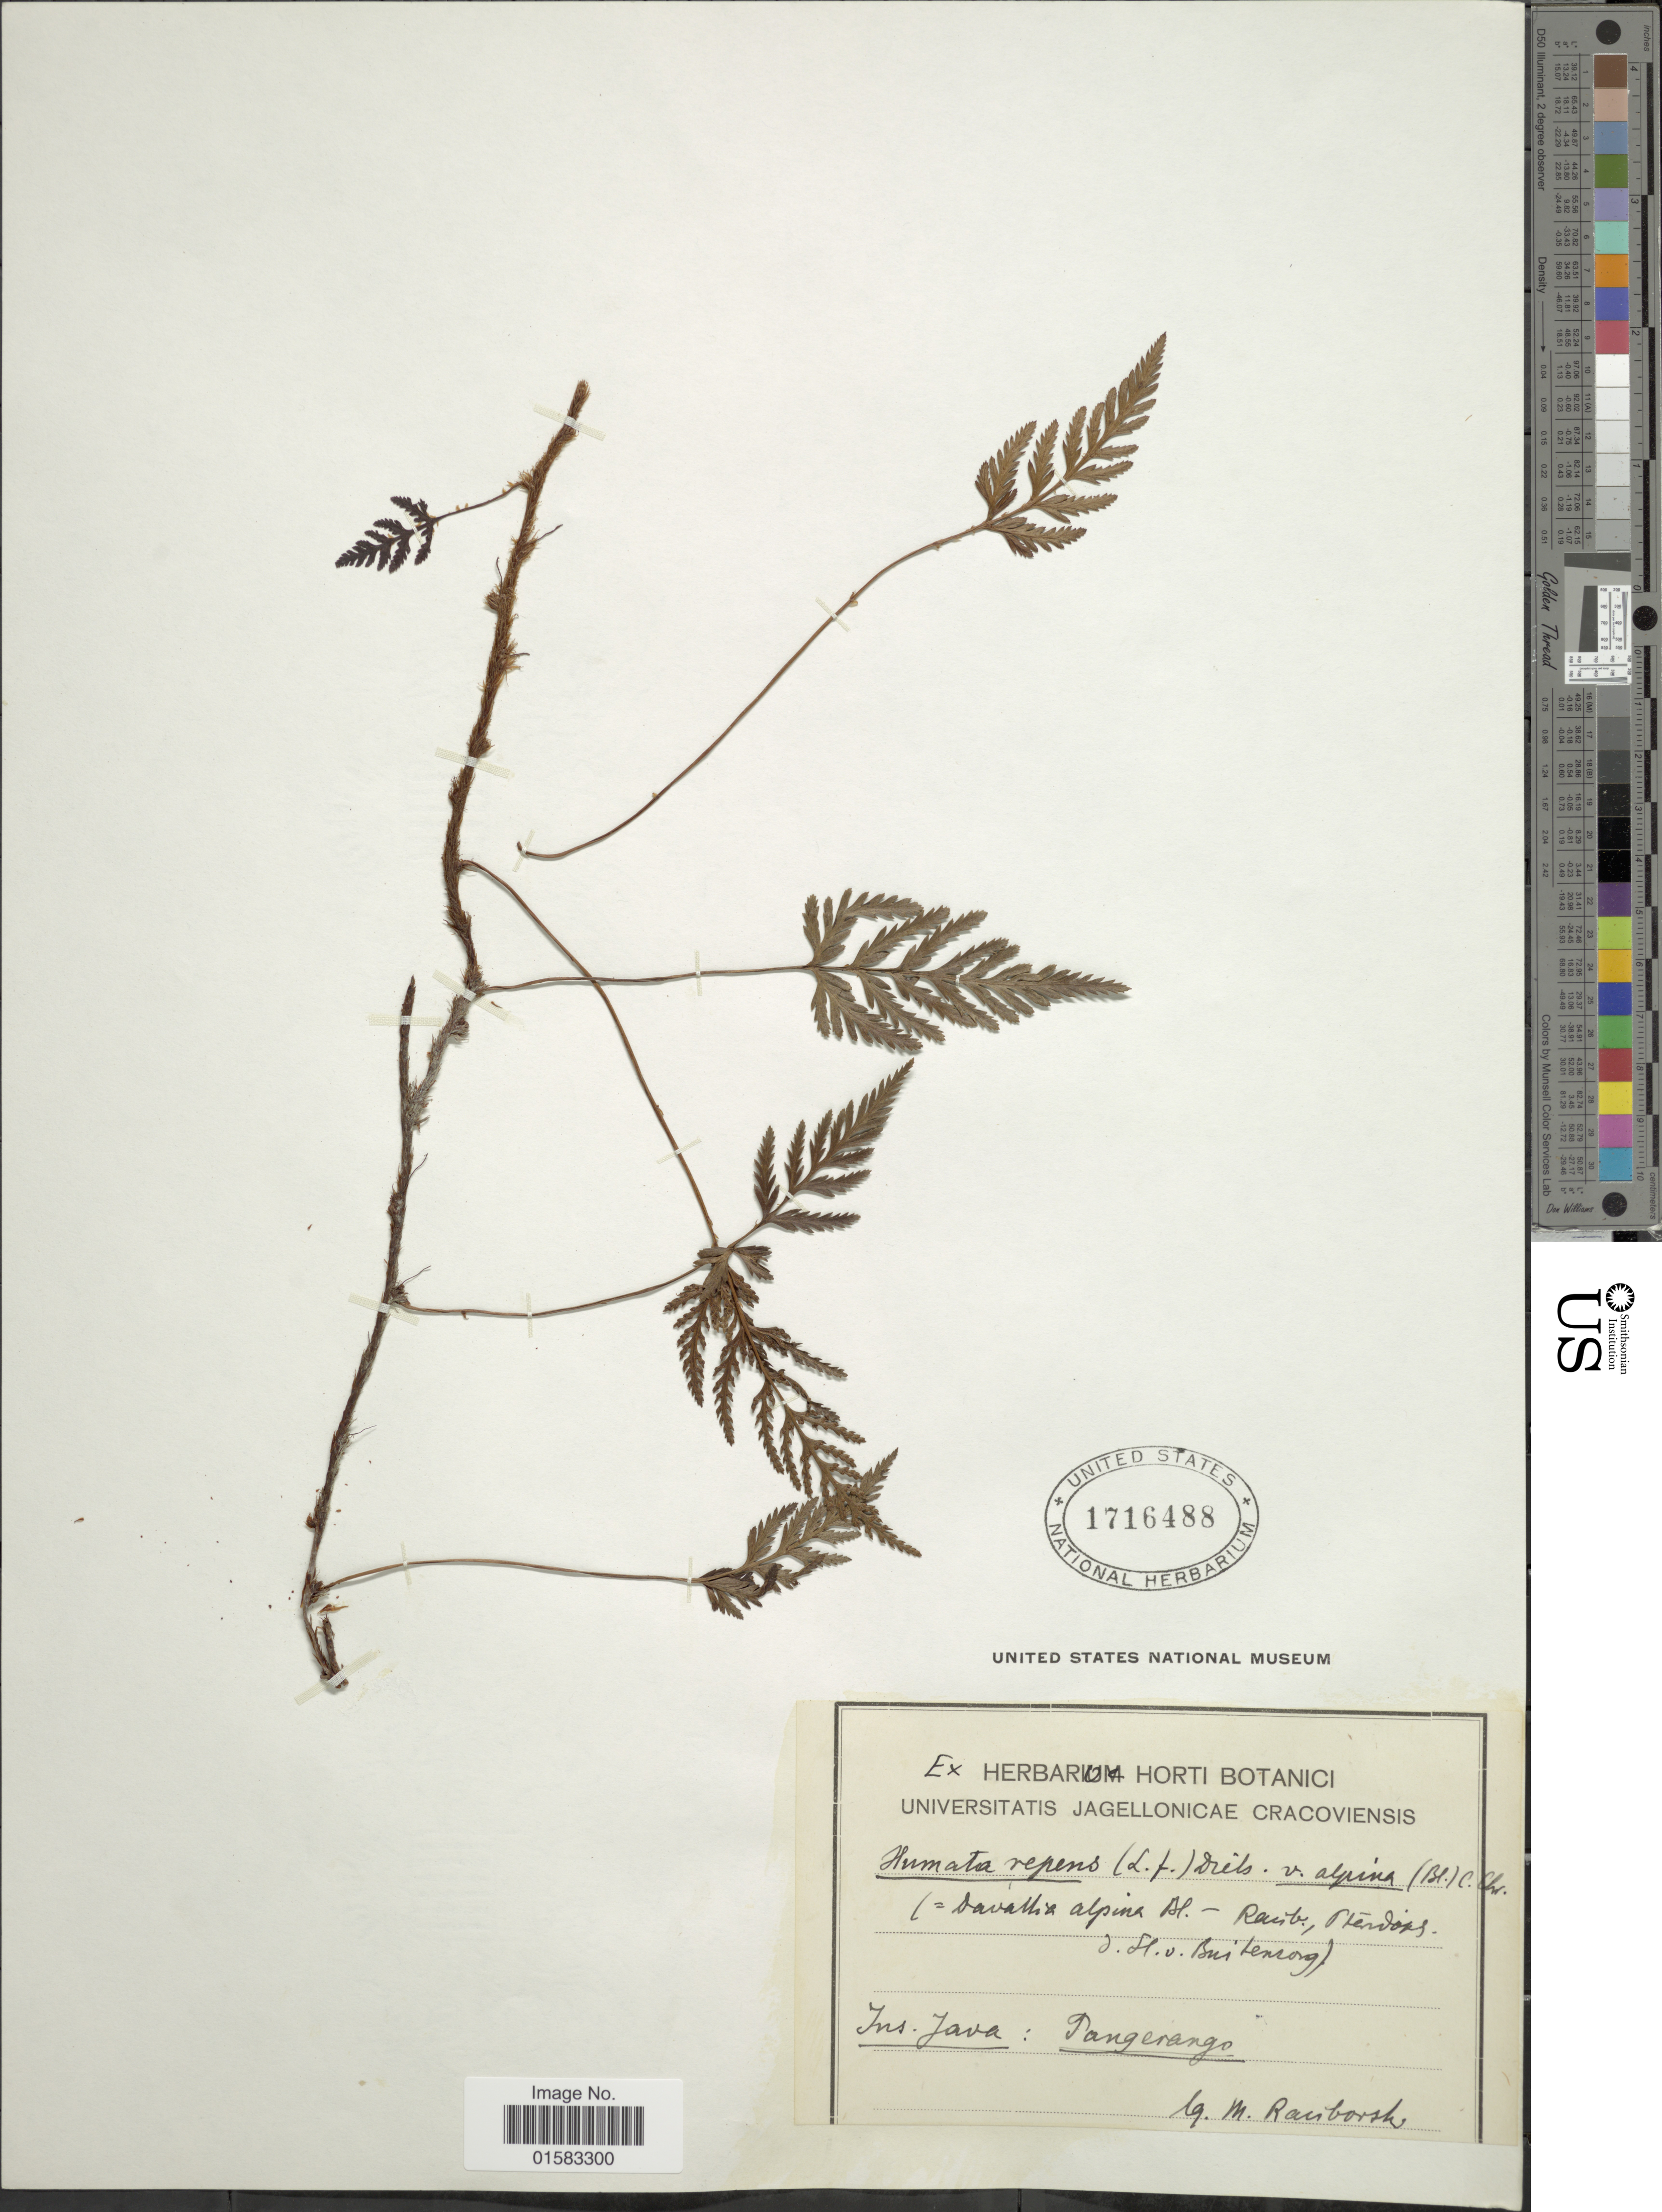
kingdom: Plantae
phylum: Tracheophyta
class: Polypodiopsida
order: Polypodiales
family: Davalliaceae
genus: Davallia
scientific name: Davallia repens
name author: (L. f.) Kuhn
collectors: M. Raciborski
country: Indonesia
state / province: Java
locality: Pangrango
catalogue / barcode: US 1716488